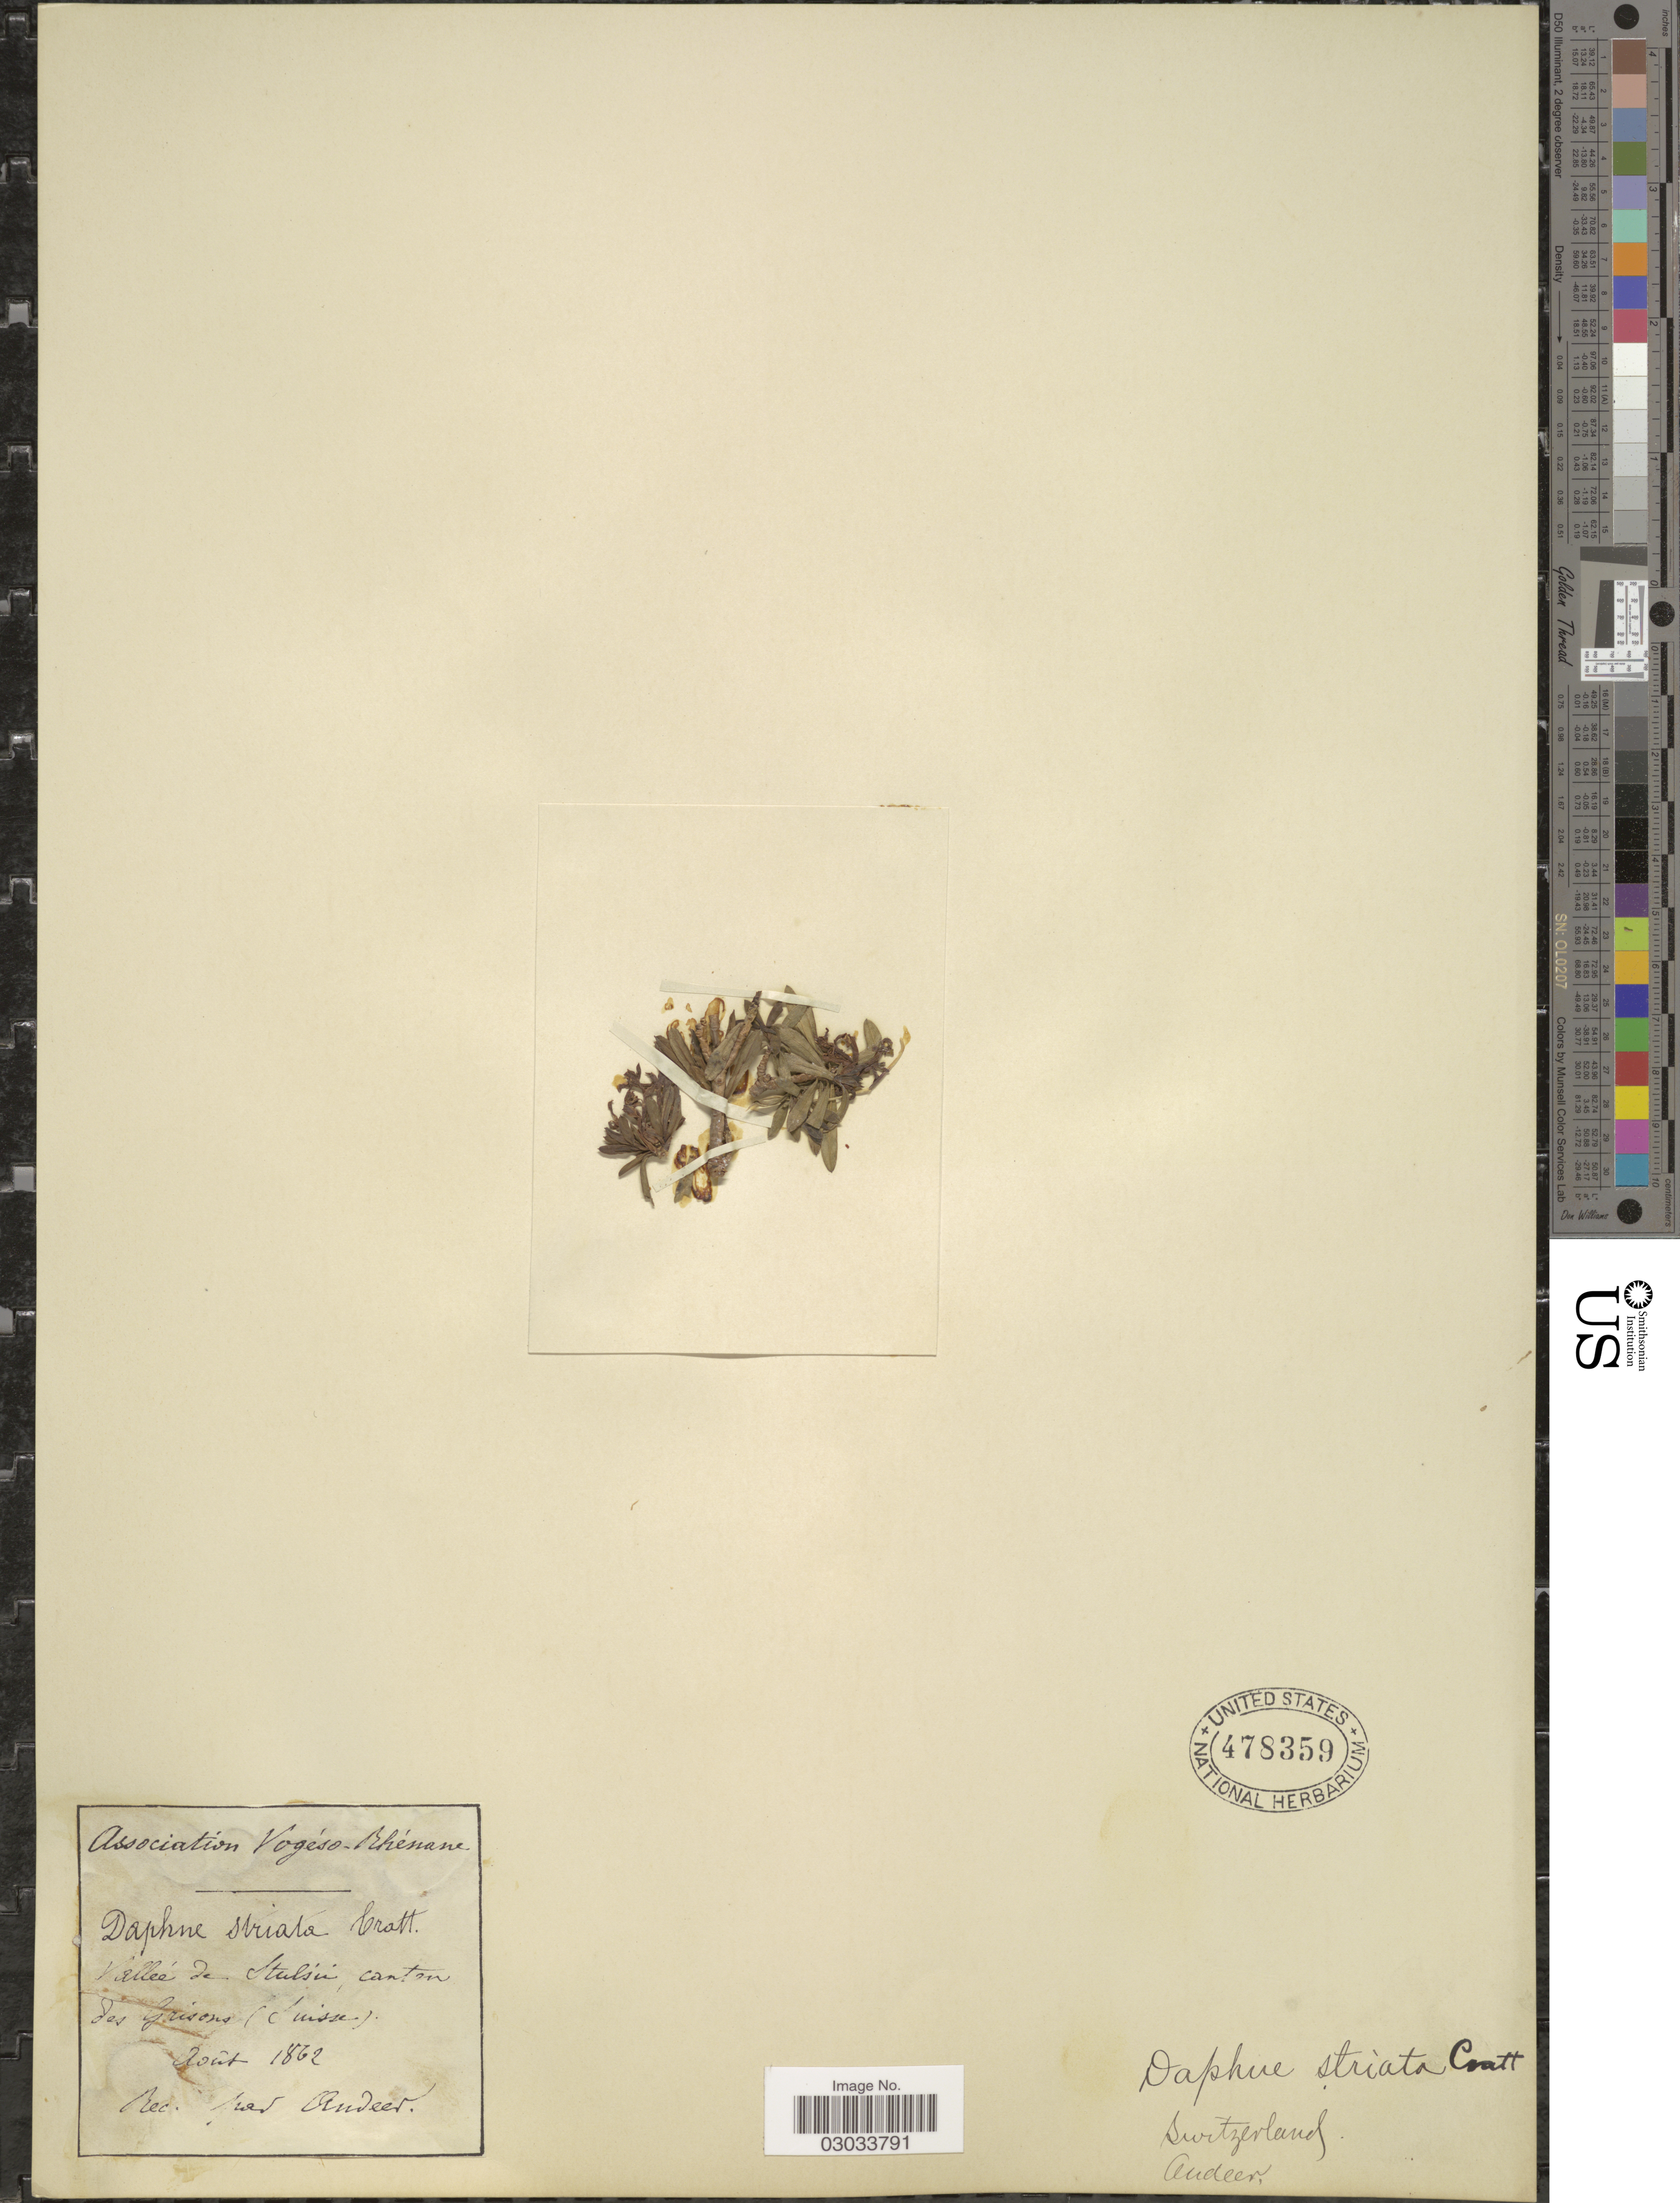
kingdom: Plantae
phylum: Tracheophyta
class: Magnoliopsida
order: Malvales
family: Thymelaeaceae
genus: Daphne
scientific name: Daphne striata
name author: Tratt.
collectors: Andeer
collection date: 1862-08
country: Switzerland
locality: Valleé de Stulsi, canton des Grisons (Suisse).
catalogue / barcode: US 478359